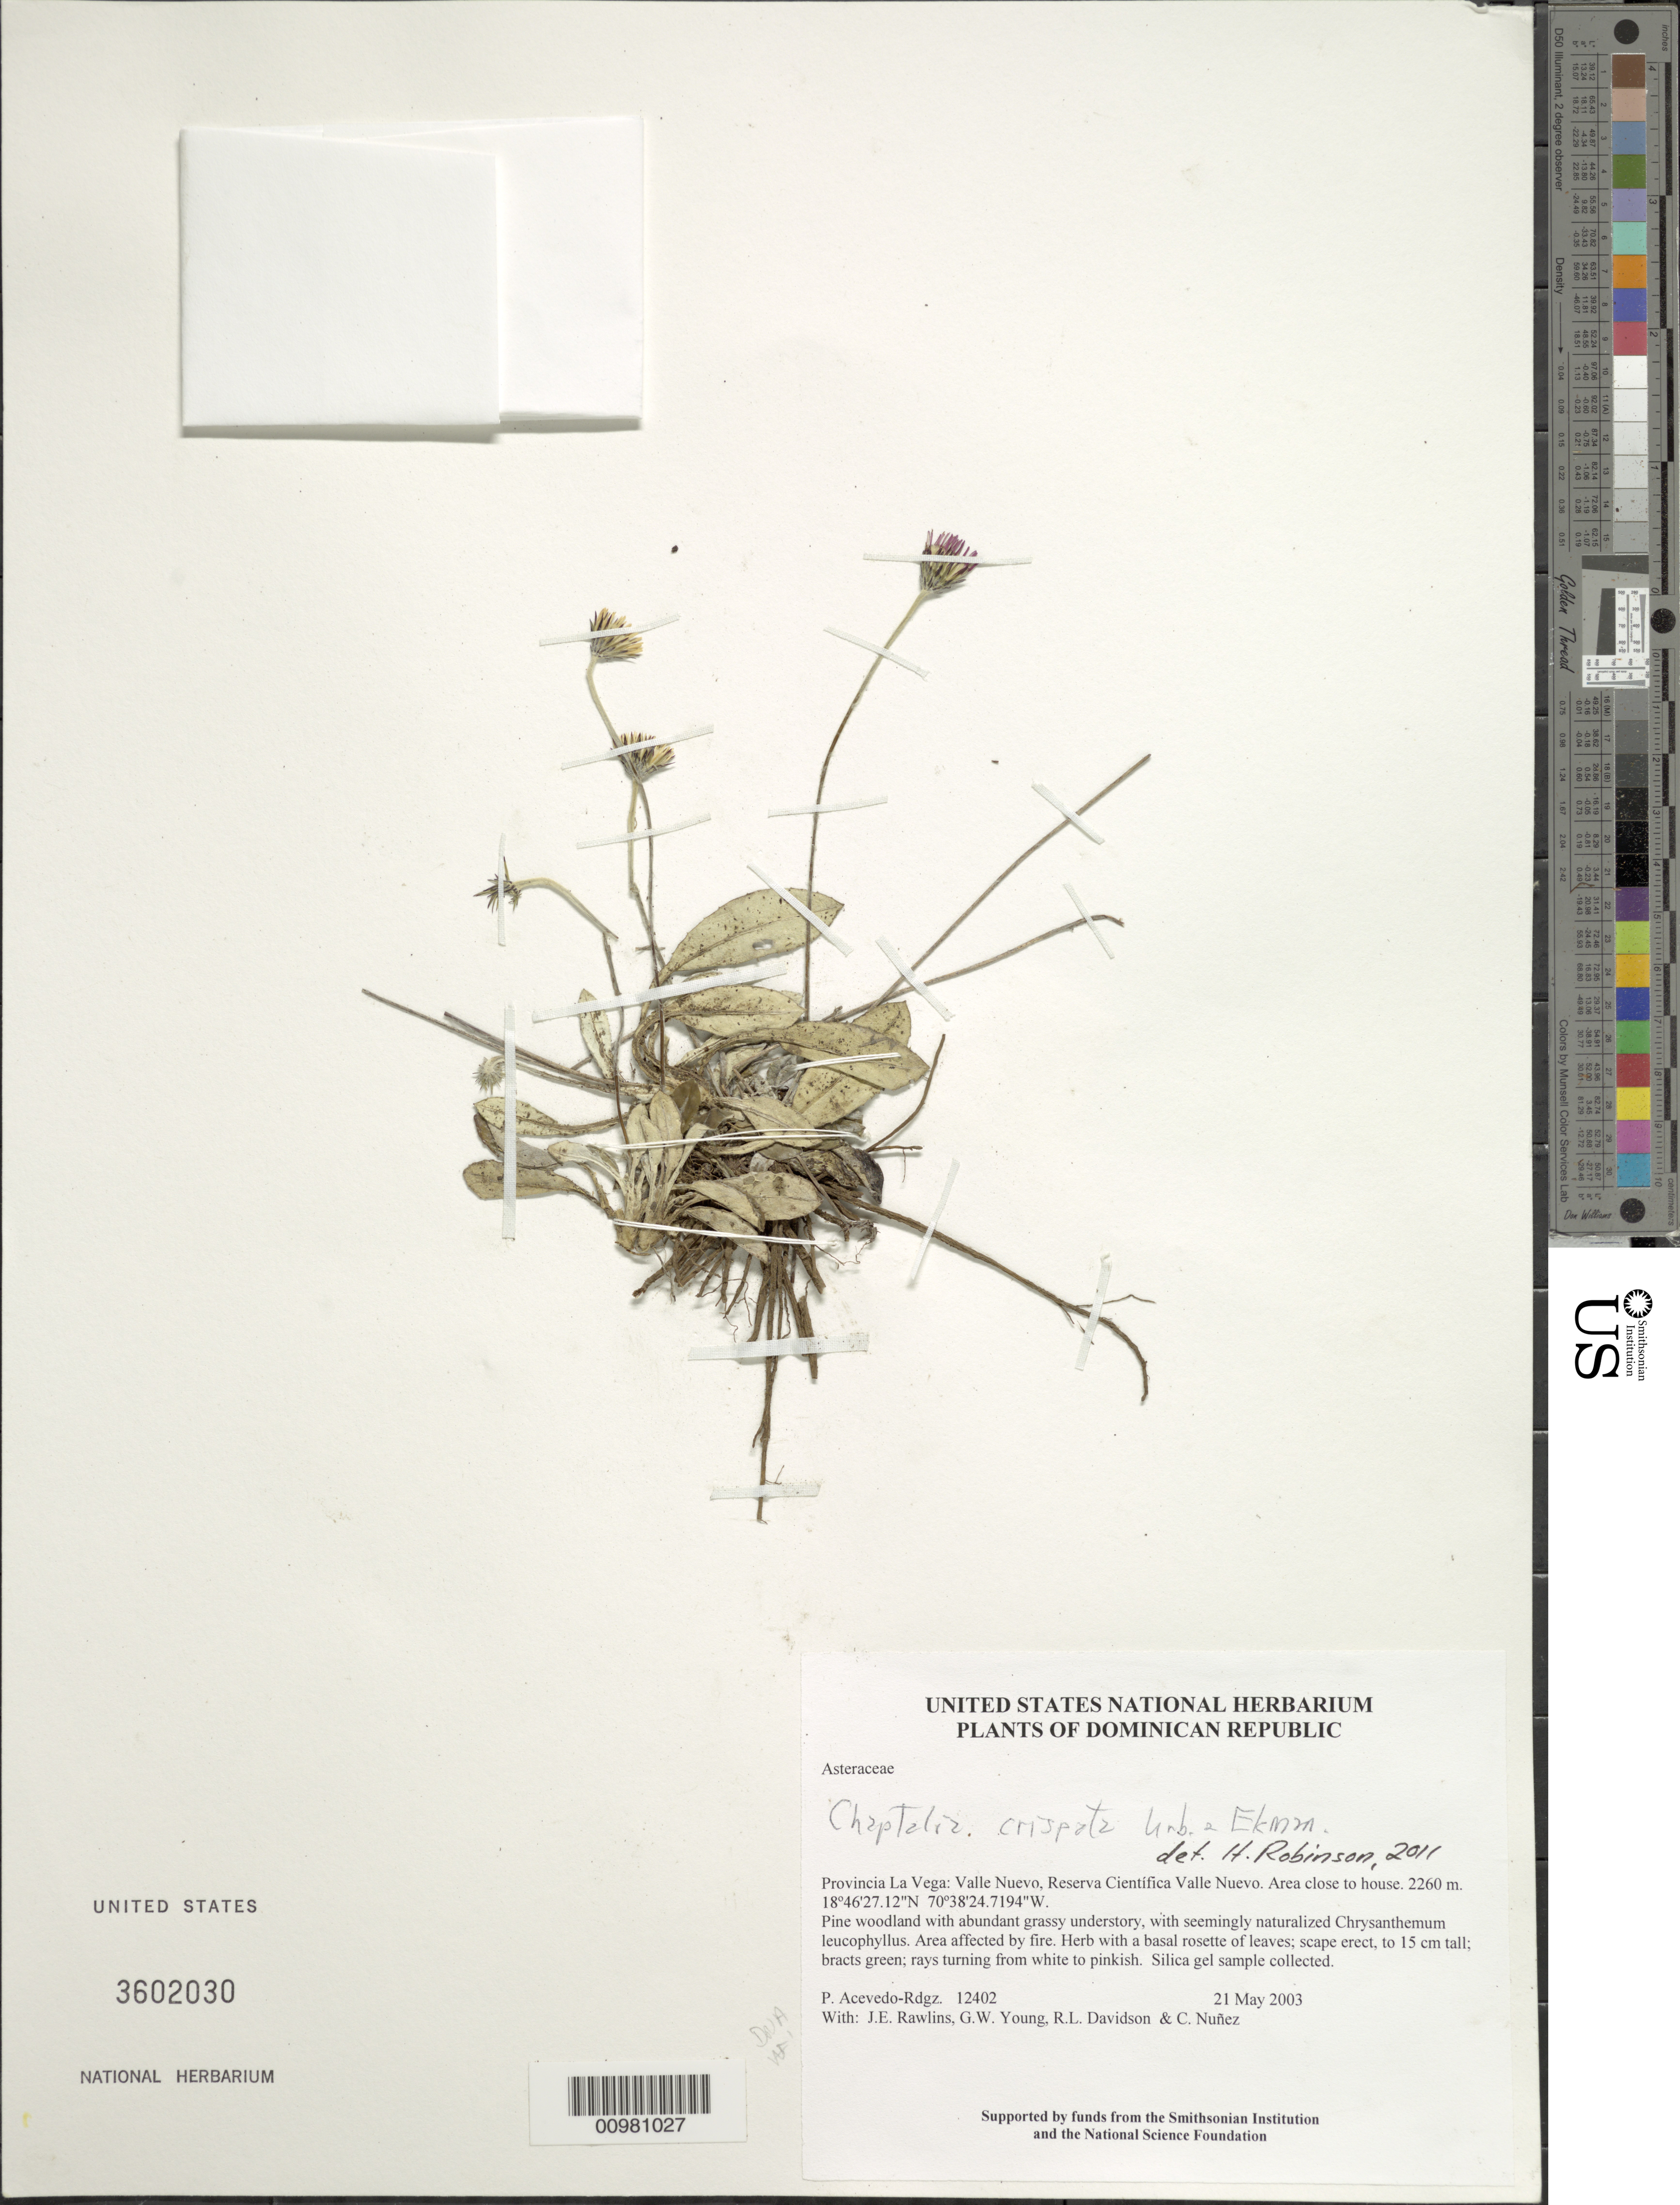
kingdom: Plantae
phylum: Tracheophyta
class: Magnoliopsida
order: Asterales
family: Asteraceae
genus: Chaptalia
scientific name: Chaptalia crispata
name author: Urb. & Ekman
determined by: Robinson, Harold E., (US)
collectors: P. Acevedo-Rodr., J. Rawlins, G. Young, R. Davidson & C. Nunez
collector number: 12402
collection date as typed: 21 May 2003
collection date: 2003-05-21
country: Dominican Republic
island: Hispaniola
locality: Provincia La Vega: Valle Nuevo, Reserva Científica Valle Nuevo. Area close to house.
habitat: Pine woodland with abundant grassy understory, with seemingly naturalized Chrysanthemum leucophyllus. Area affected by fire.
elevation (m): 2260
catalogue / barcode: US 3602030